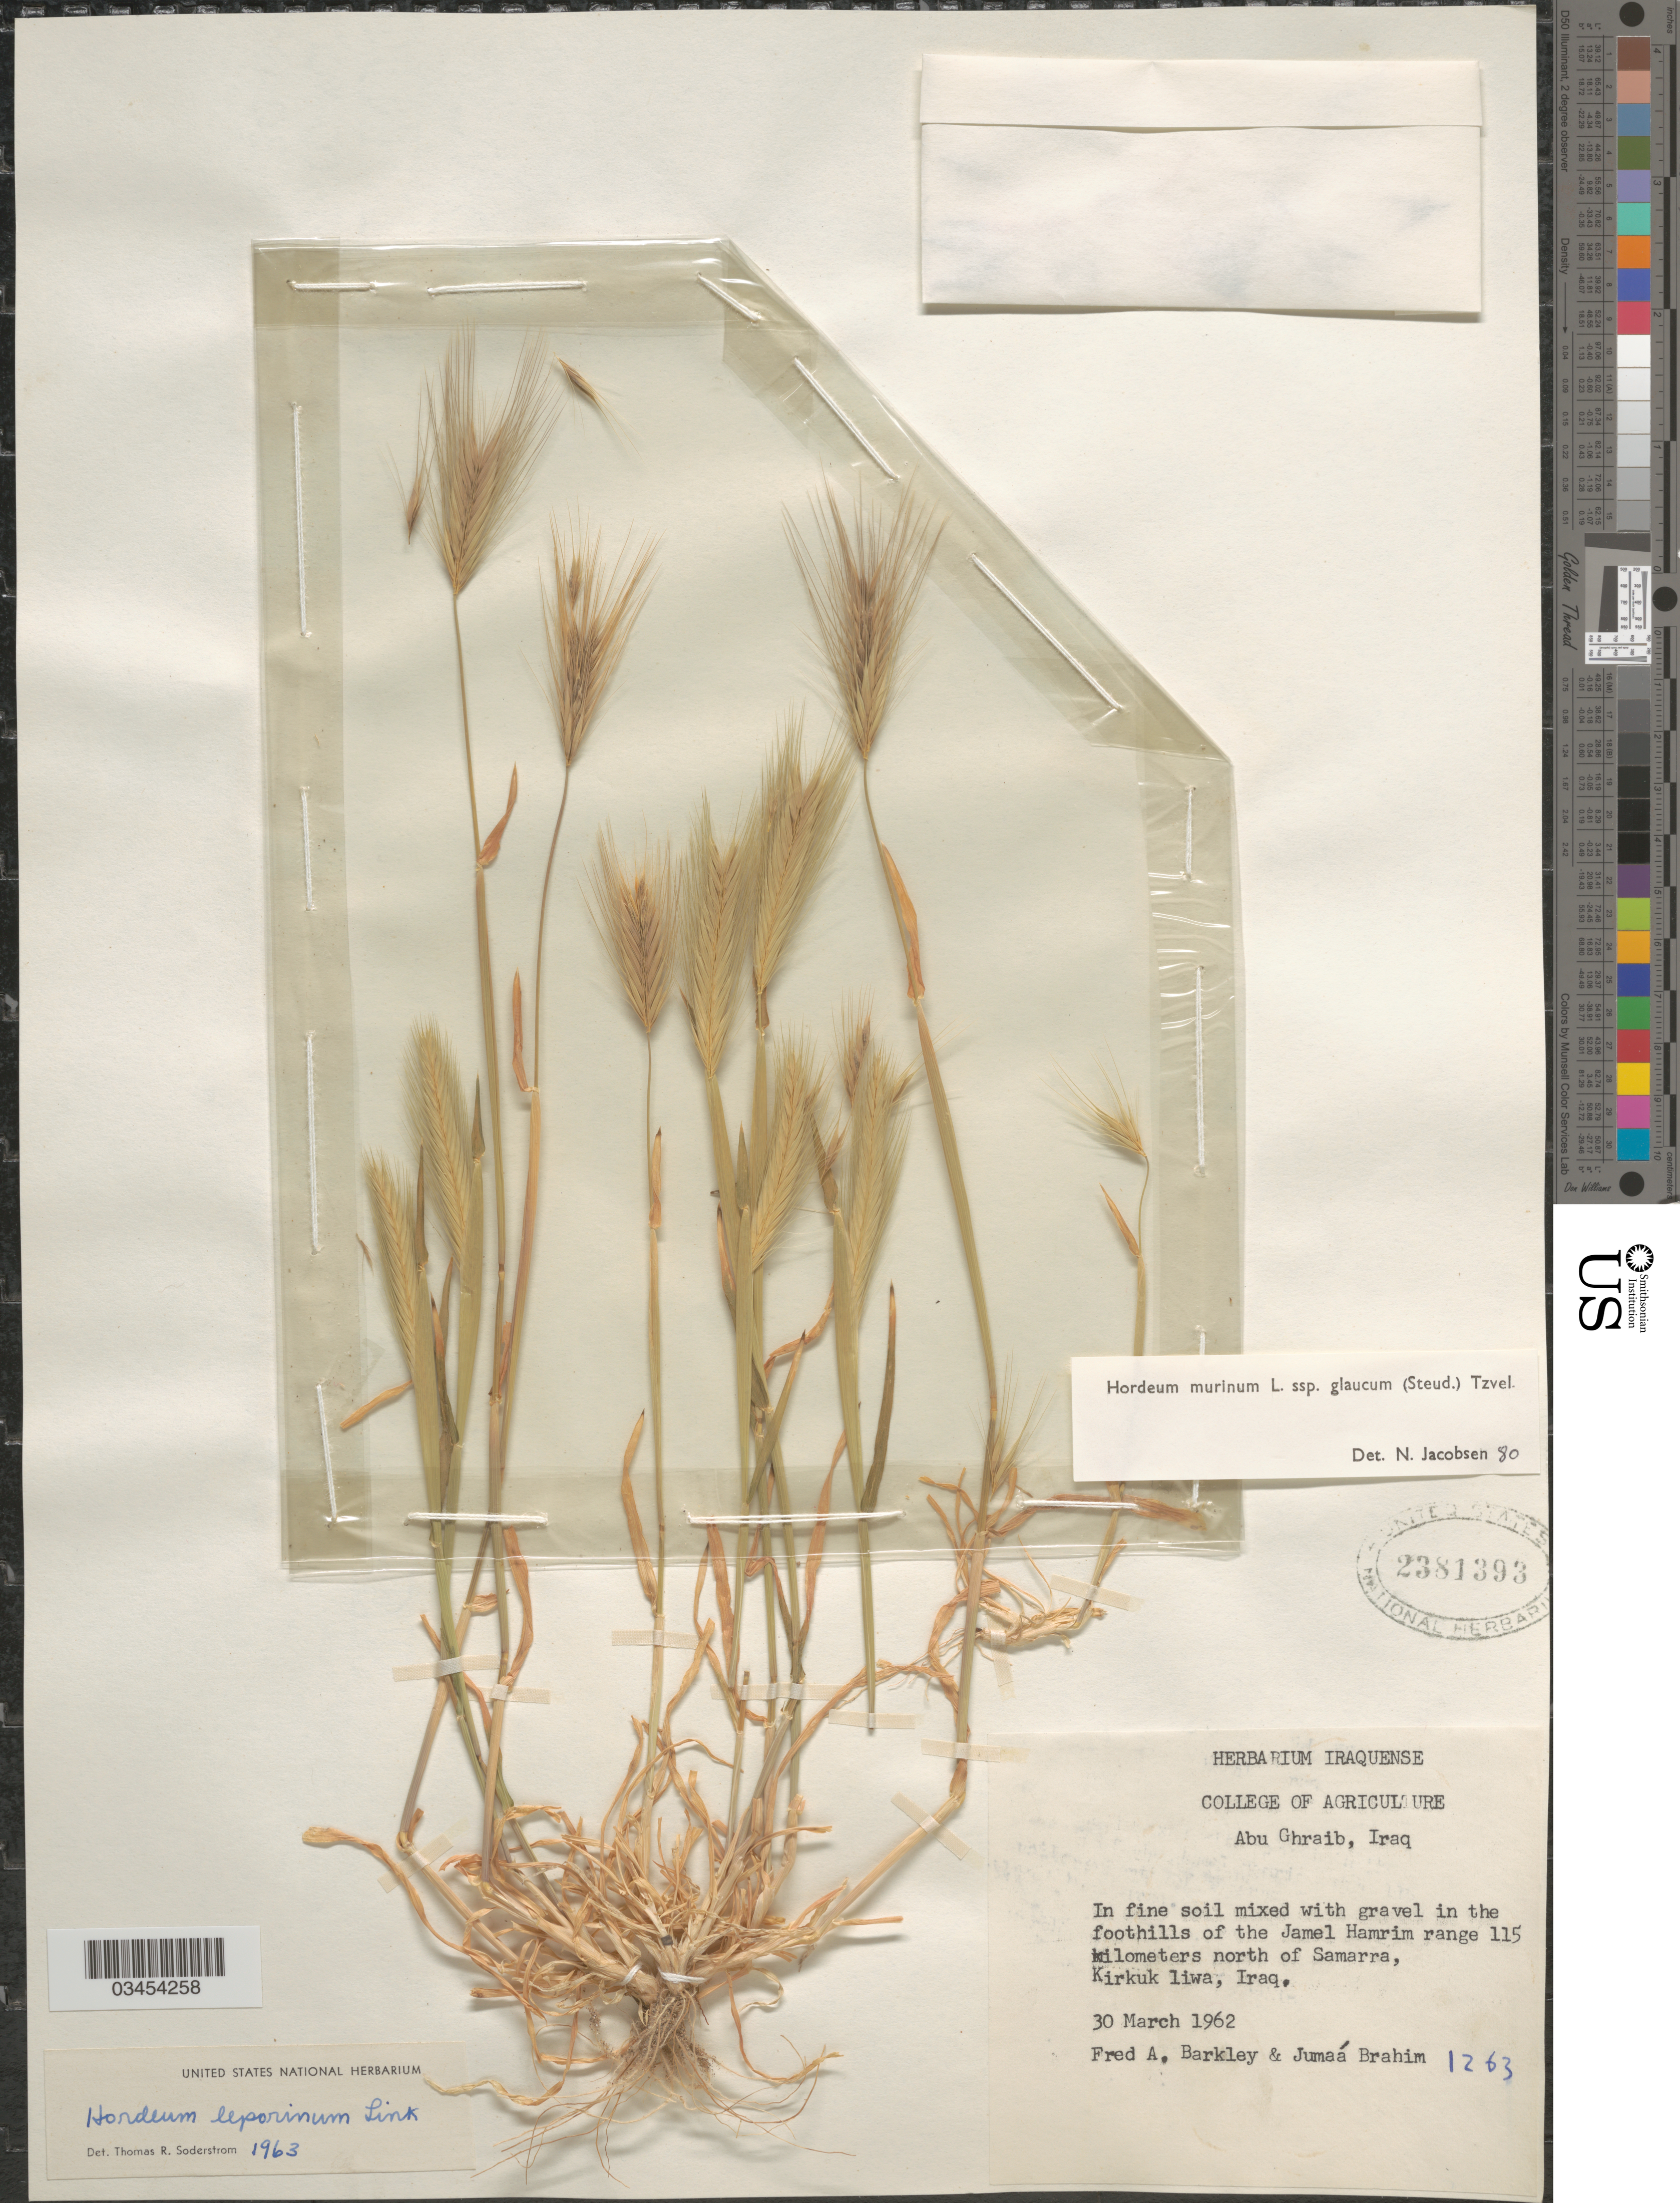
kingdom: Plantae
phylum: Tracheophyta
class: Liliopsida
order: Poales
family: Poaceae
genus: Hordeum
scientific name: Hordeum murinum subsp. glaucum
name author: (Steud.) Tzvelev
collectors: F. A. Barkley & Brahim M., J.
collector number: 1263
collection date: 1962-03-30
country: Iraq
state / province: Kirkūk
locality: Abu Ghraib. In fine soil mixed with gravel in the foothills of the Jamel Hamrim range 115 kilometers north of Samarra, Kirkuk liwa.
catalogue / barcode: US 2381393